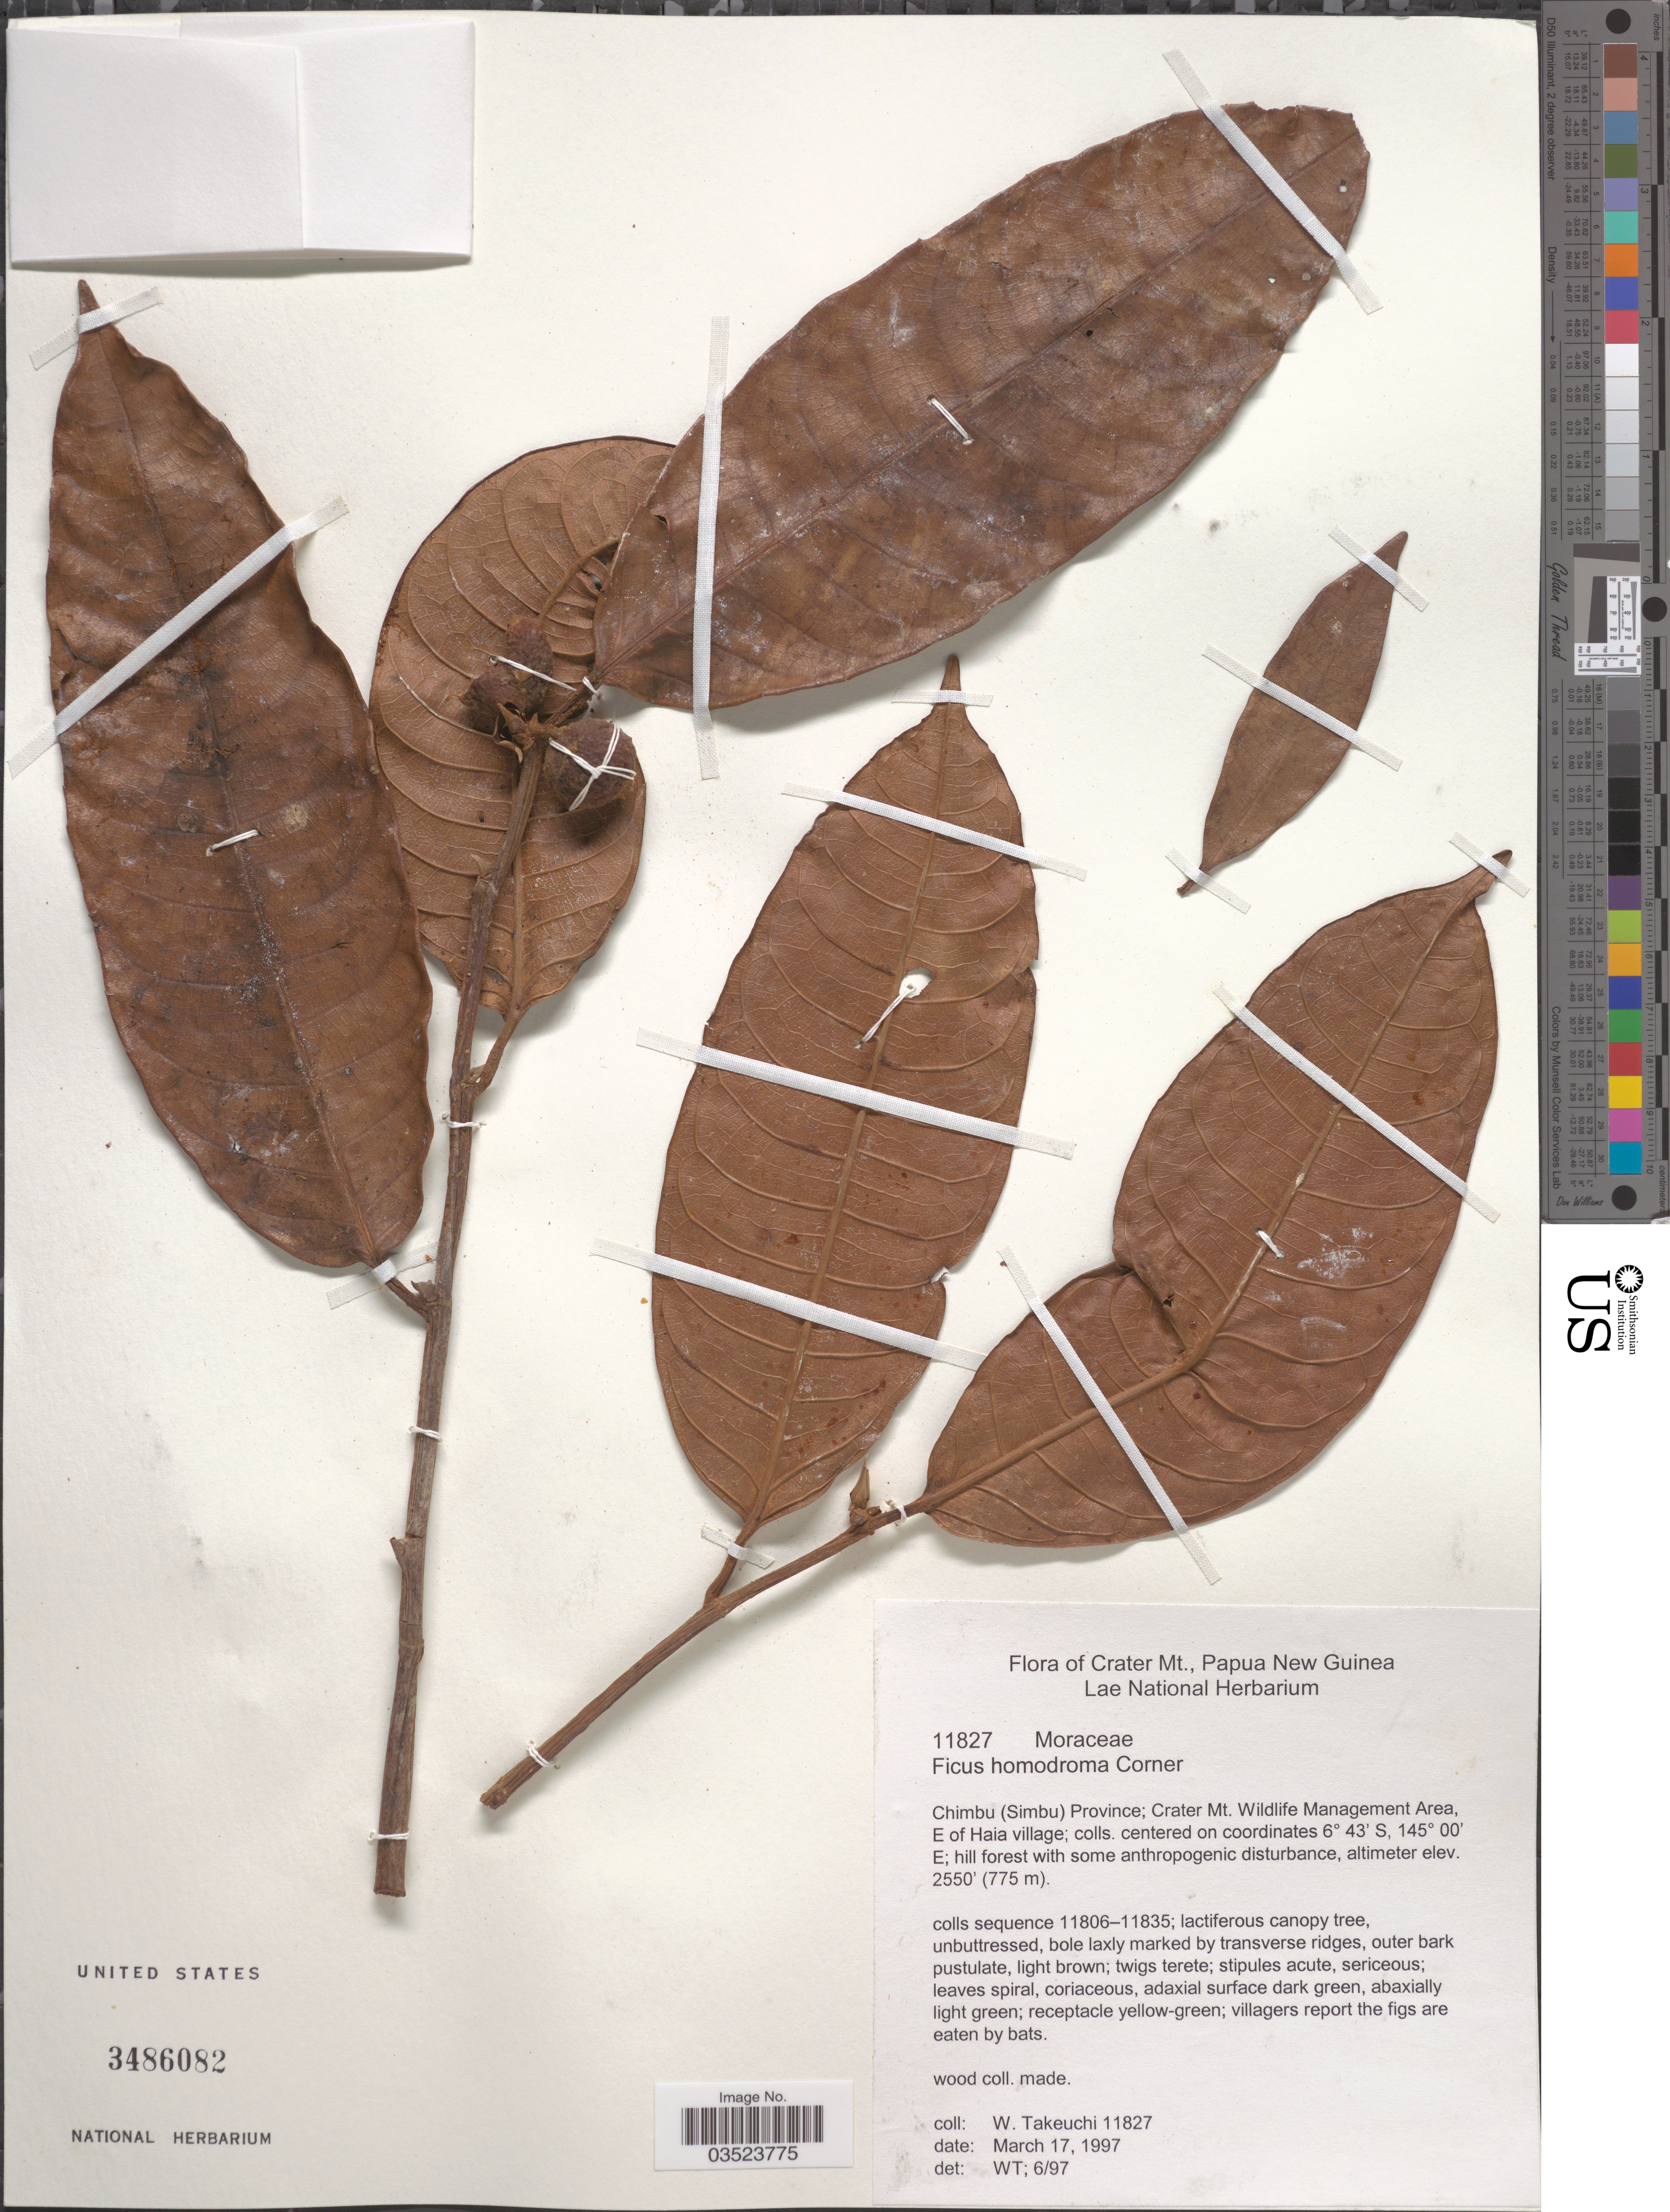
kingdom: Plantae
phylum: Tracheophyta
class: Magnoliopsida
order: Rosales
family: Moraceae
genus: Ficus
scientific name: Ficus homodroma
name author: Corner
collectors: W. Takeuchi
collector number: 11827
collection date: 1997-03-17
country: Papua New Guinea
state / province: Chimbu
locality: Chimbu (Simbu) Province; Crater Mt. Wildlife Management Area, E of Haia village.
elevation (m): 777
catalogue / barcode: US 3486082